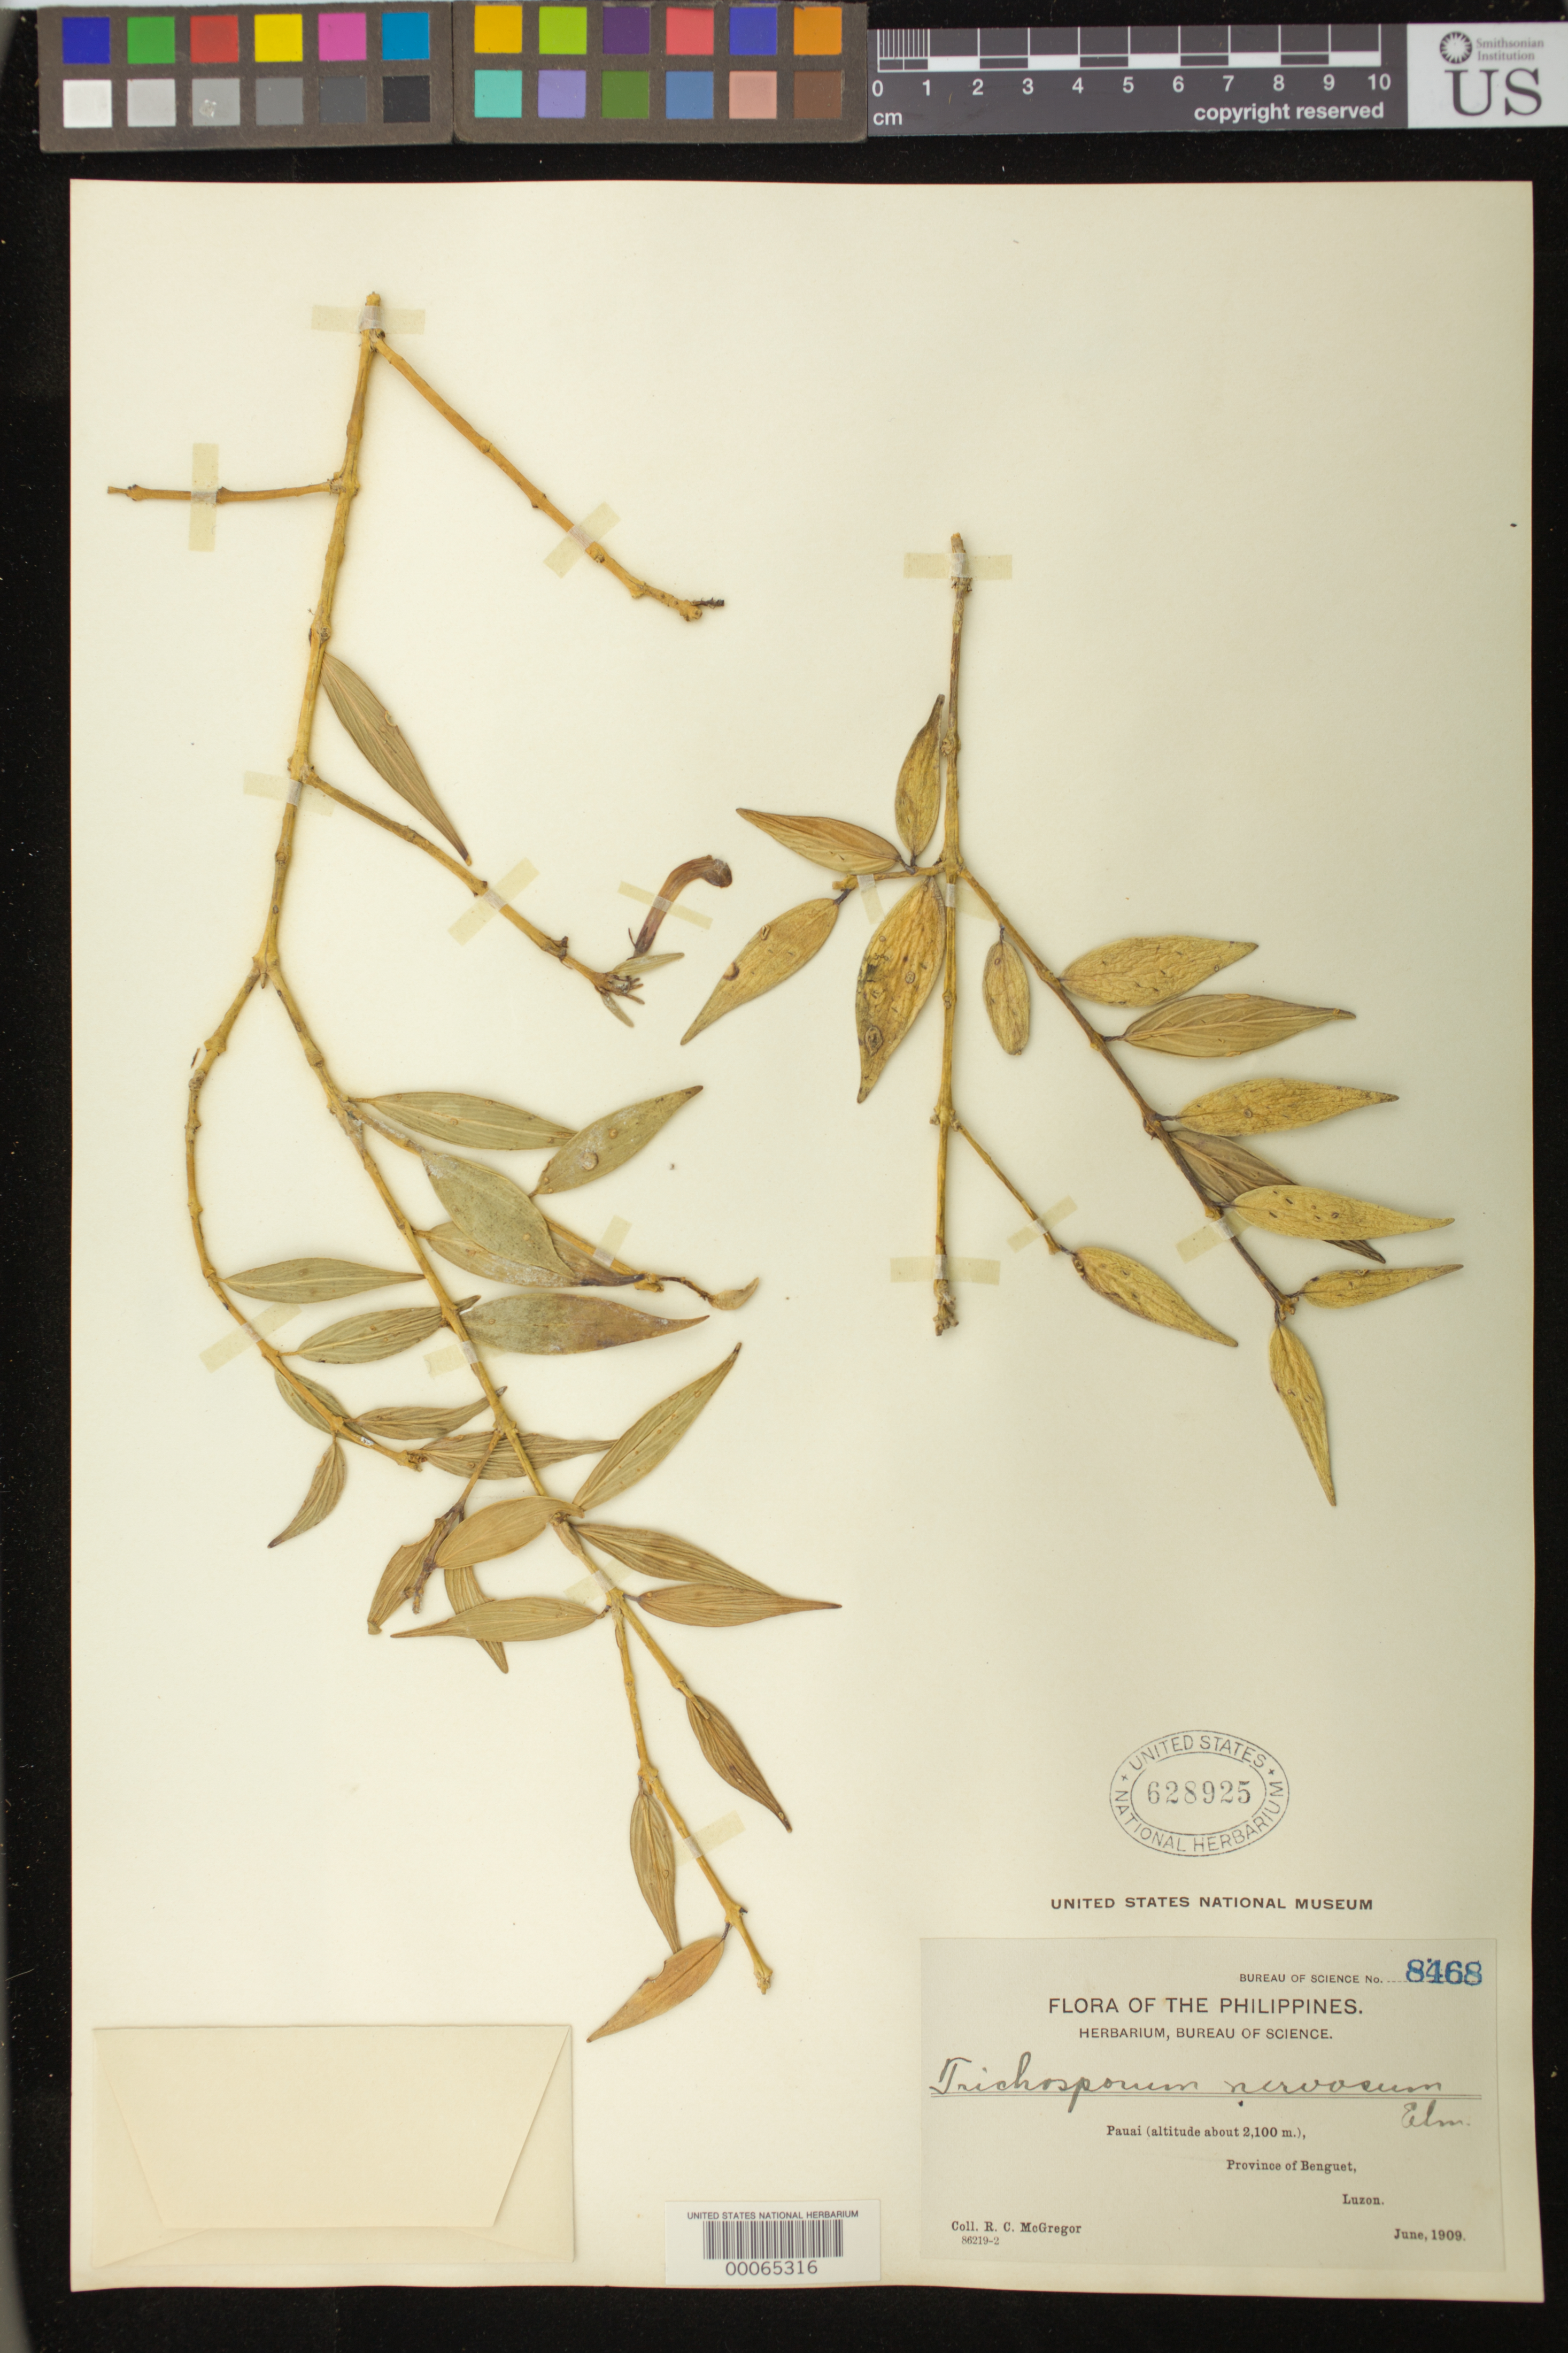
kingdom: Plantae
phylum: Tracheophyta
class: Magnoliopsida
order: Lamiales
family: Gesneriaceae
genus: Trichosporum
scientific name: Trichosporum nervosum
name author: Elmer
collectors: R. C. McGregor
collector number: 8468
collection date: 1909-06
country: Philippines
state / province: Cordillera (Administrative Region)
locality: Pauai, Province of Benguet, Luzon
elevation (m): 2100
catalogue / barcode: US 628925